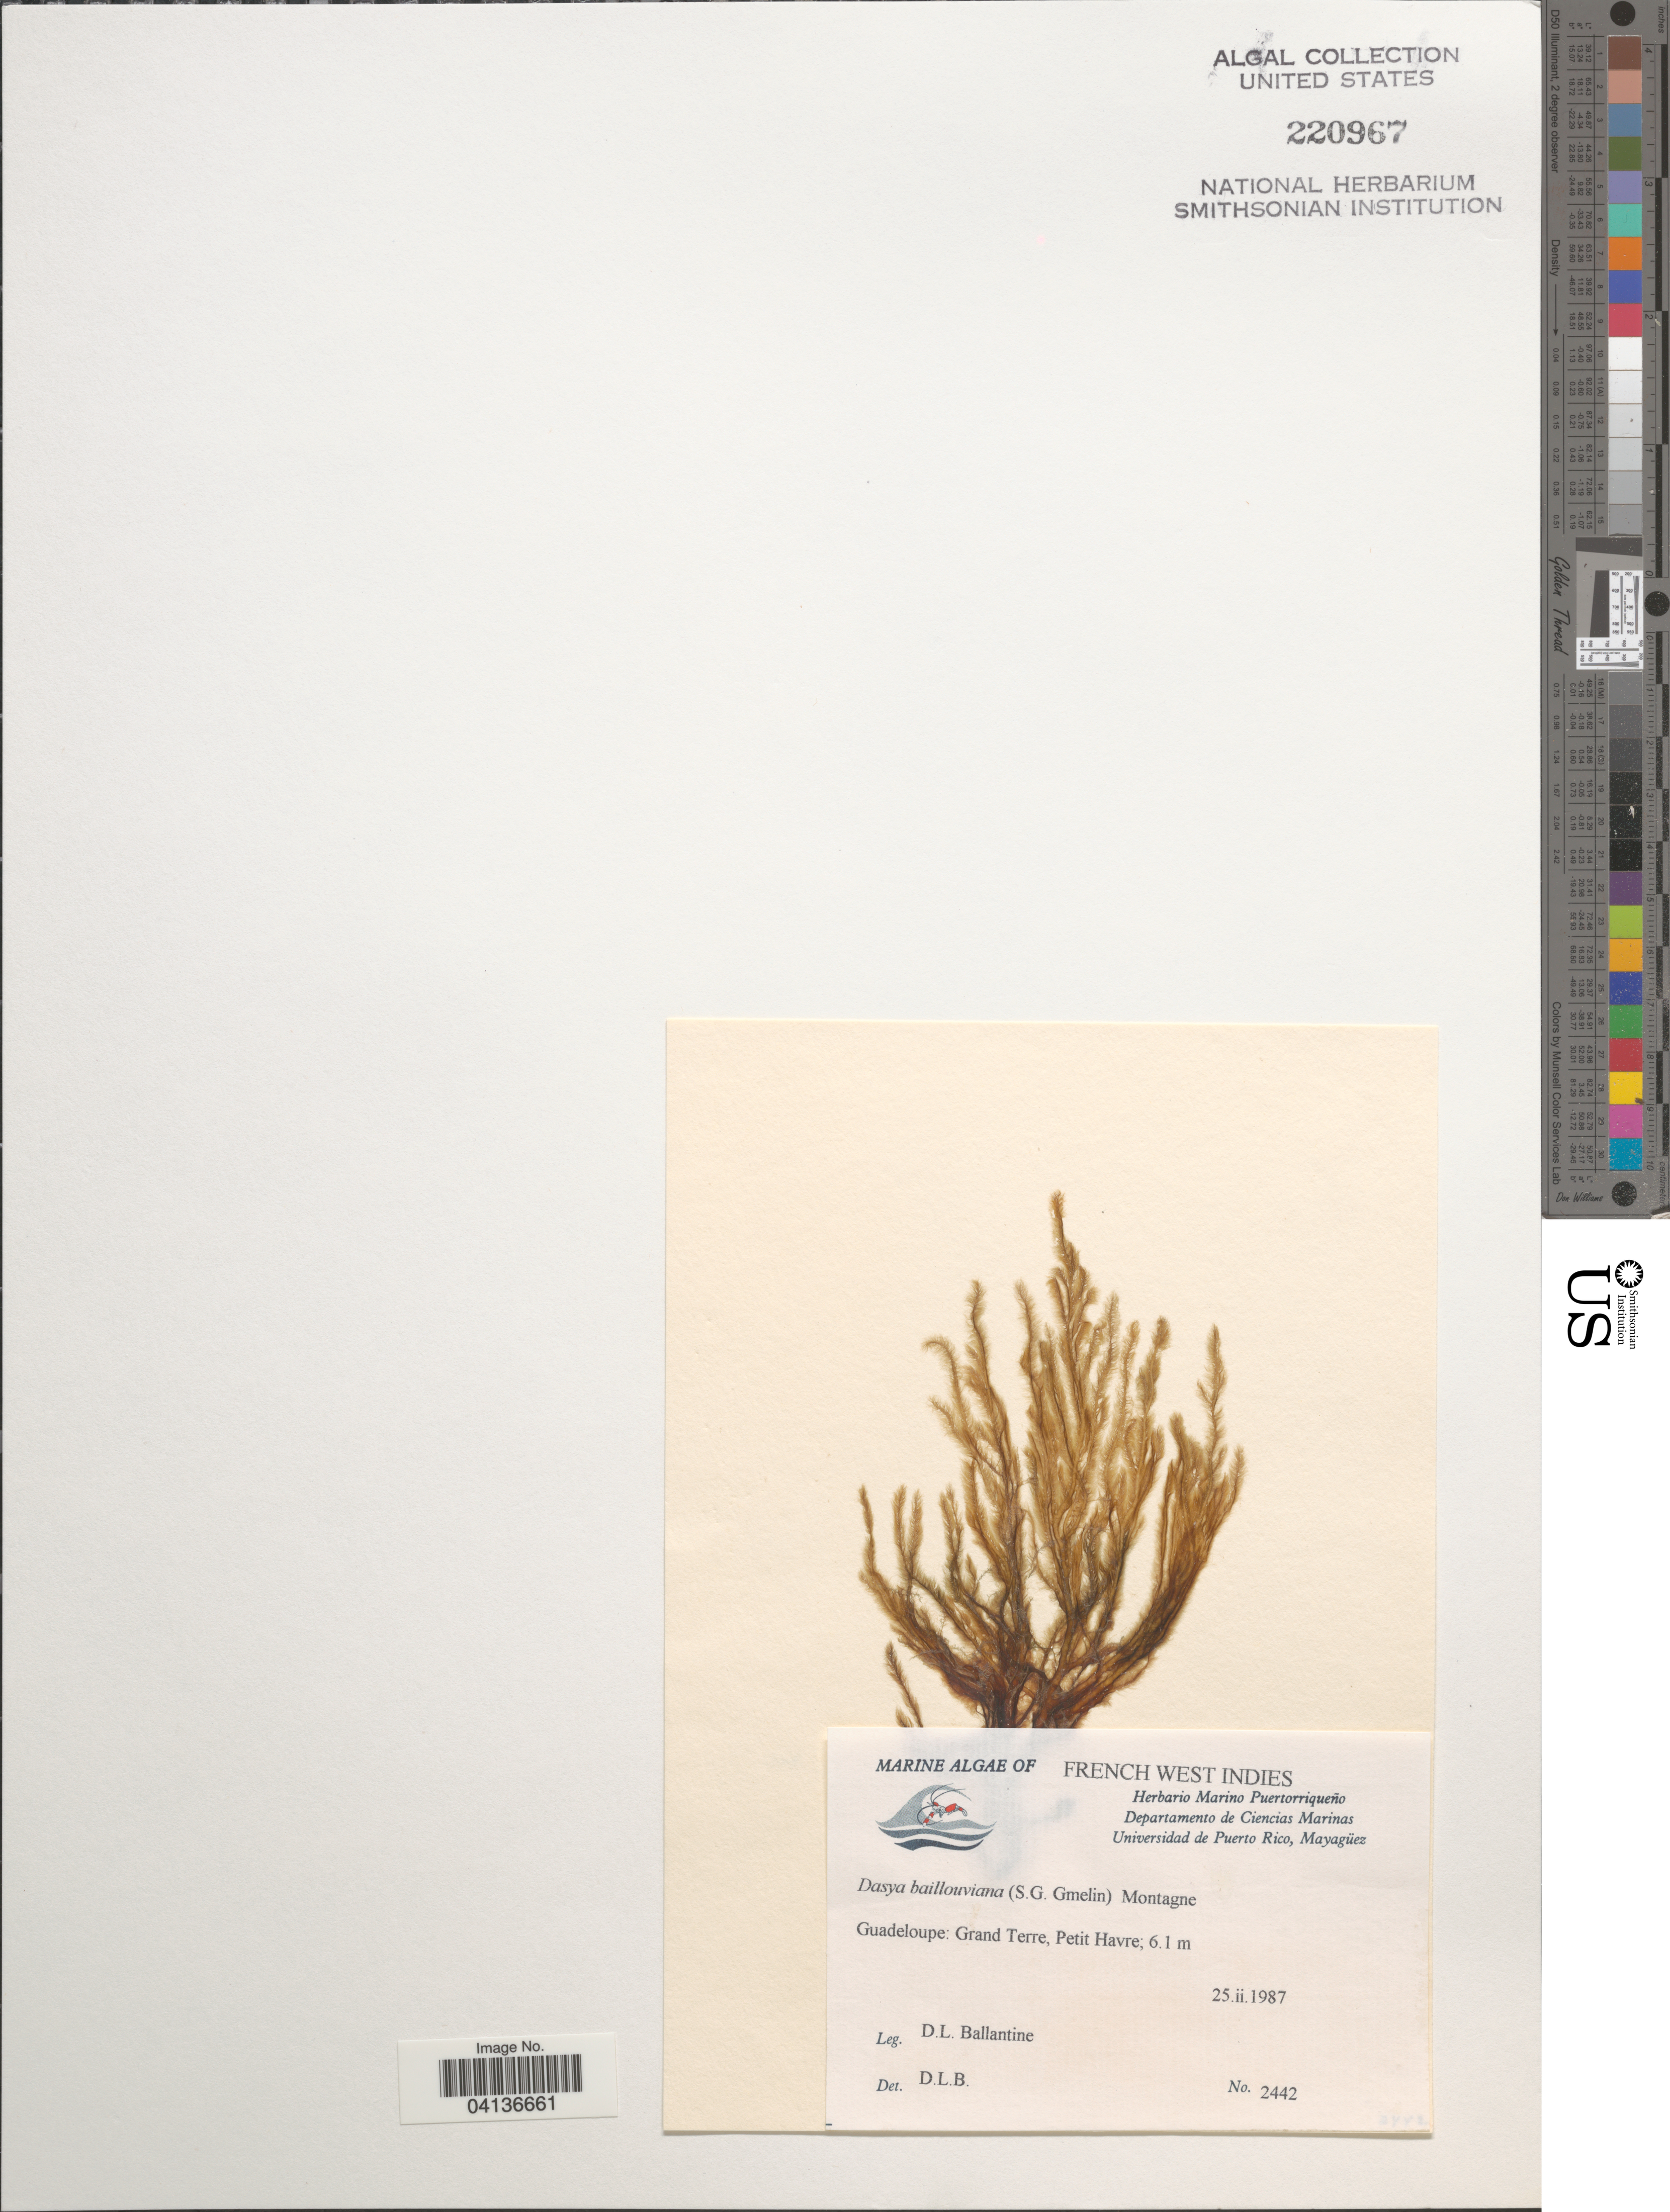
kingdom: Plantae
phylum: Rhodophyta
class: Florideophyceae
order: Ceramiales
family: Dasyaceae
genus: Dasya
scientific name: Dasya pedicellata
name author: (C. Agardh) C. Agardh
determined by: Algae name updating Project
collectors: D.L. Ballantine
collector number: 2442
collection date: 1987-02-25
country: Guadeloupe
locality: French West Indies. Grand Terre, Petit Havre.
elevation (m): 6.1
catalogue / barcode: US 220967